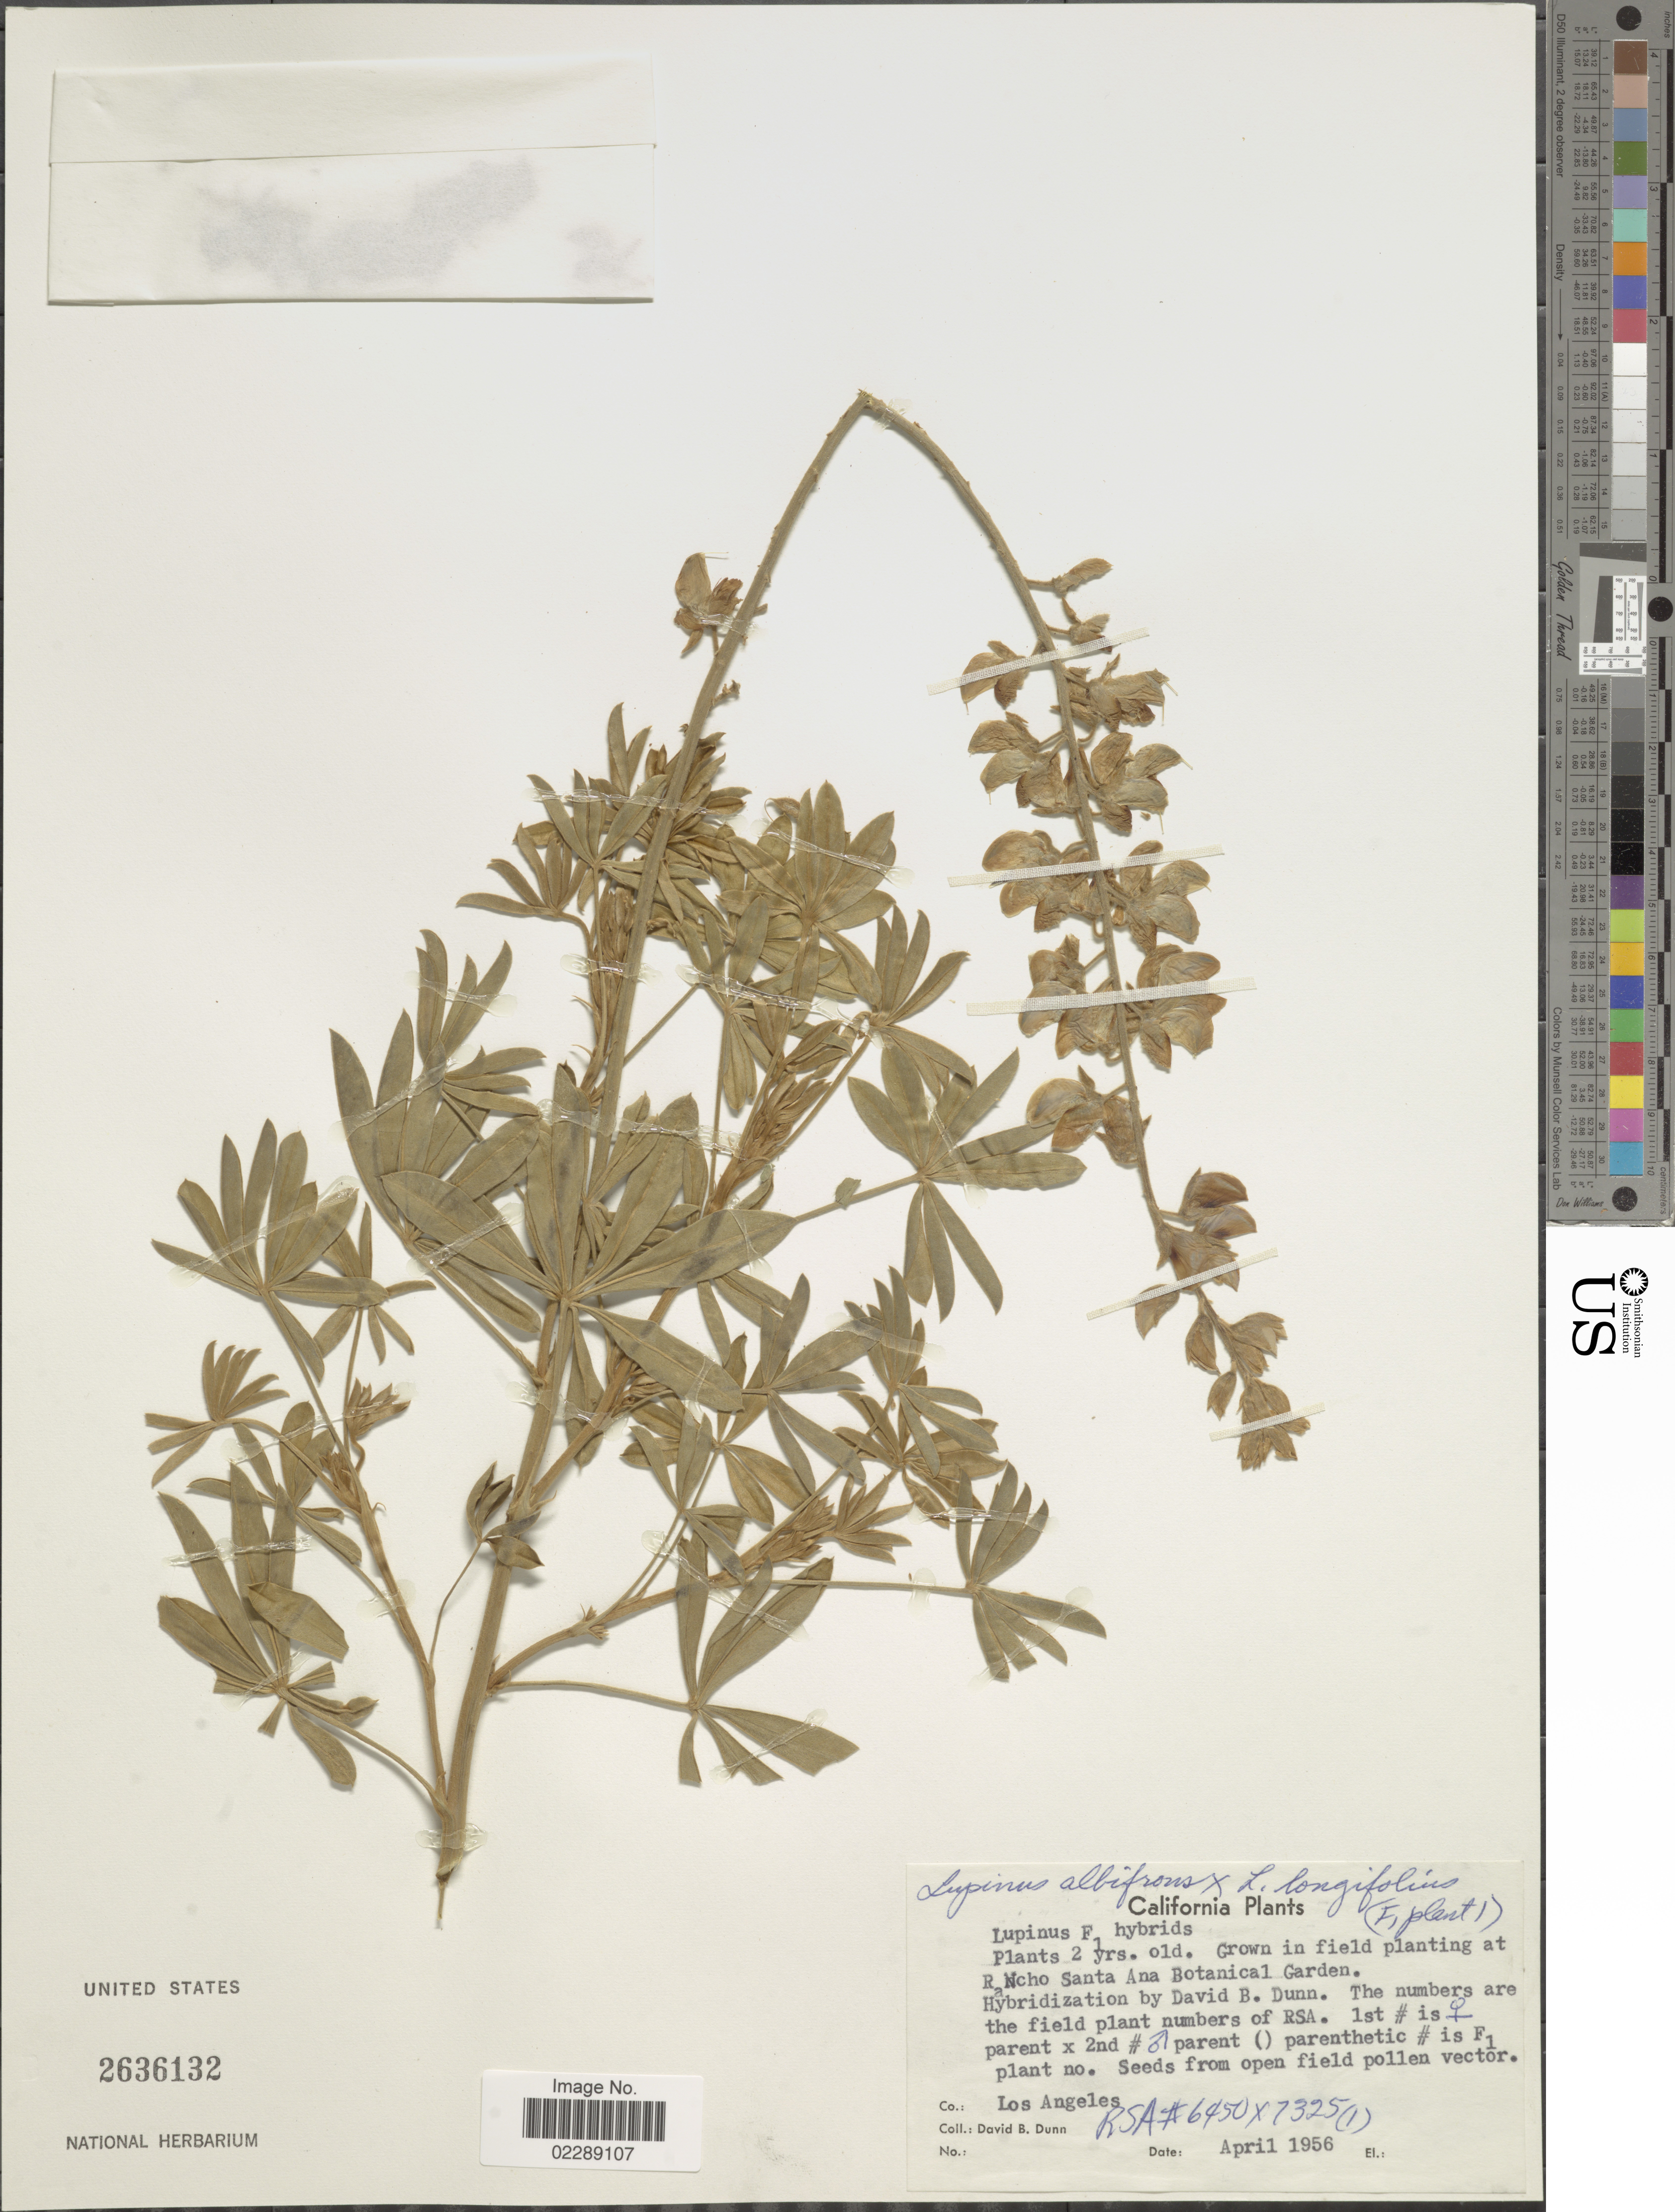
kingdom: Plantae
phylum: Tracheophyta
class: Magnoliopsida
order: Fabales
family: Fabaceae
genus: Lupinus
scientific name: Lupinus sp.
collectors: D. B. Dunn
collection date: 1956-04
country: United States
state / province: California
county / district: Los Angeles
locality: Co.: Los Angeles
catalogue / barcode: US 2636132